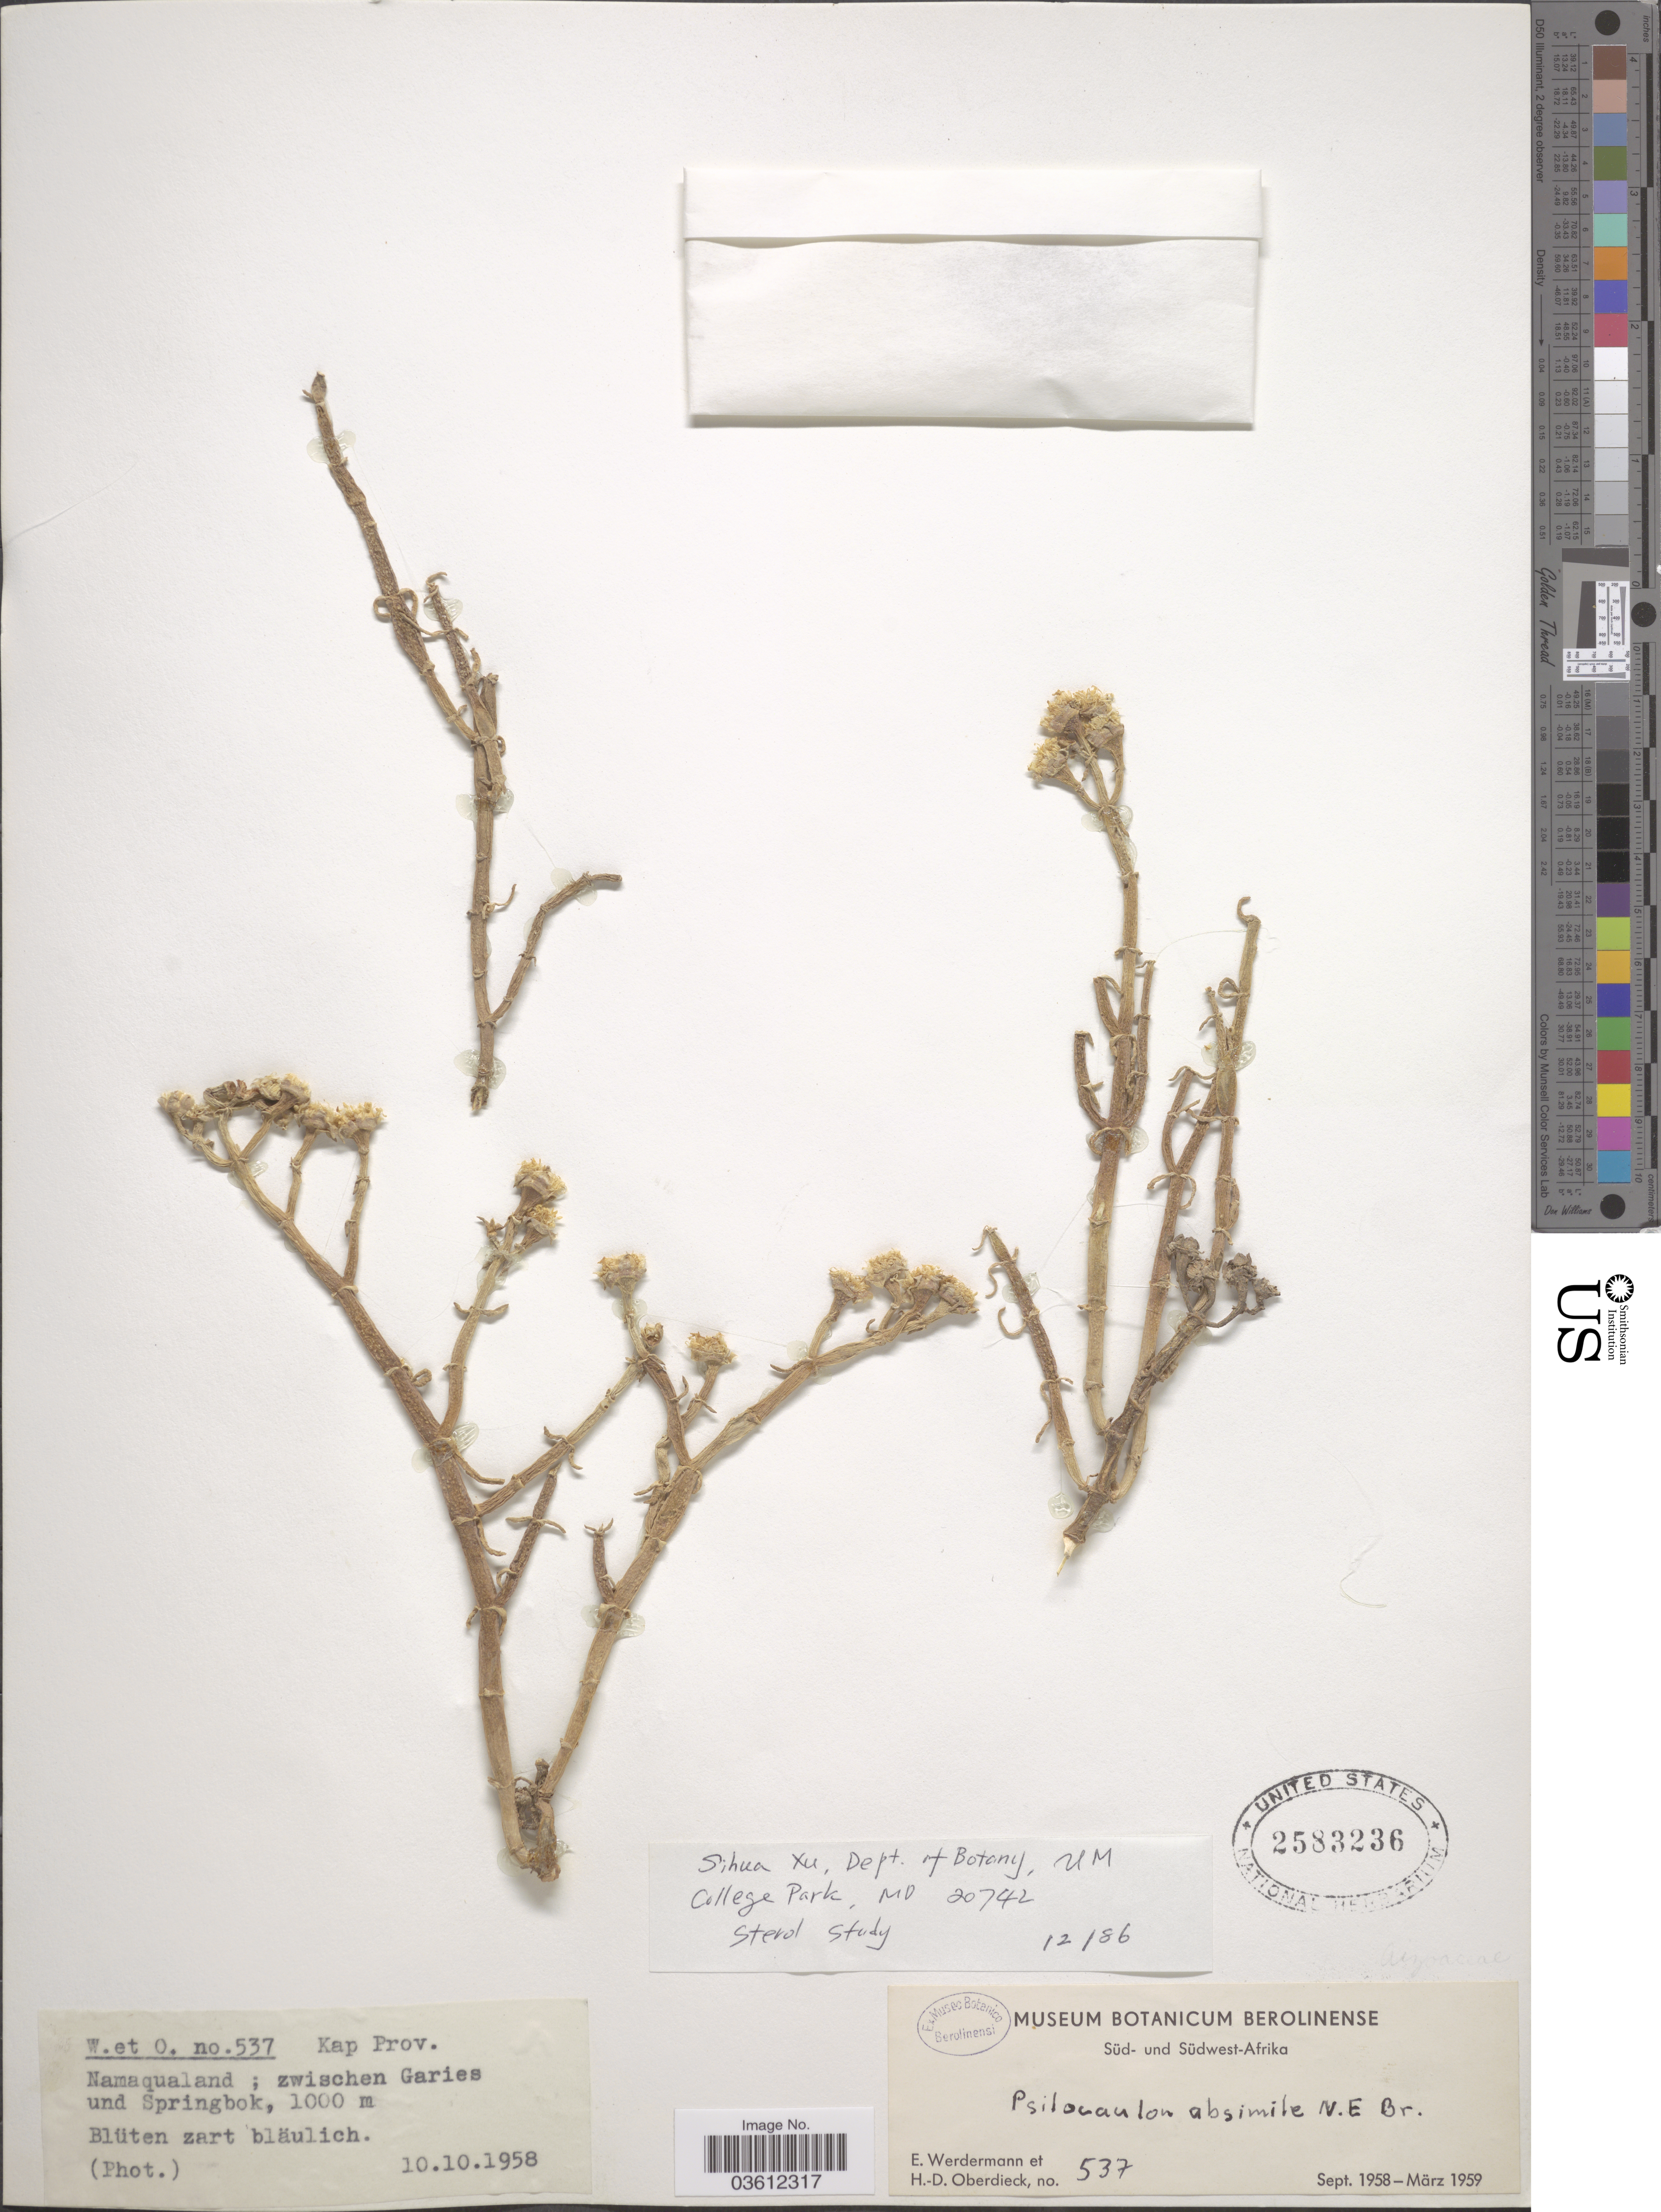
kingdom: Plantae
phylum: Tracheophyta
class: Magnoliopsida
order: Caryophyllales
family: Aizoaceae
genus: Mesembryanthemum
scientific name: Mesembryanthemum absimile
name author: N.E. Br.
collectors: E. Werdermann & H. Oberdieck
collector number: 537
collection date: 1958-10-10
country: South Africa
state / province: Northern Cape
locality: Süd-Afrika. Kap Prov. Namaqualand; zwischen Garies und Springbok.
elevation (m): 1000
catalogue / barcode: US 2583236